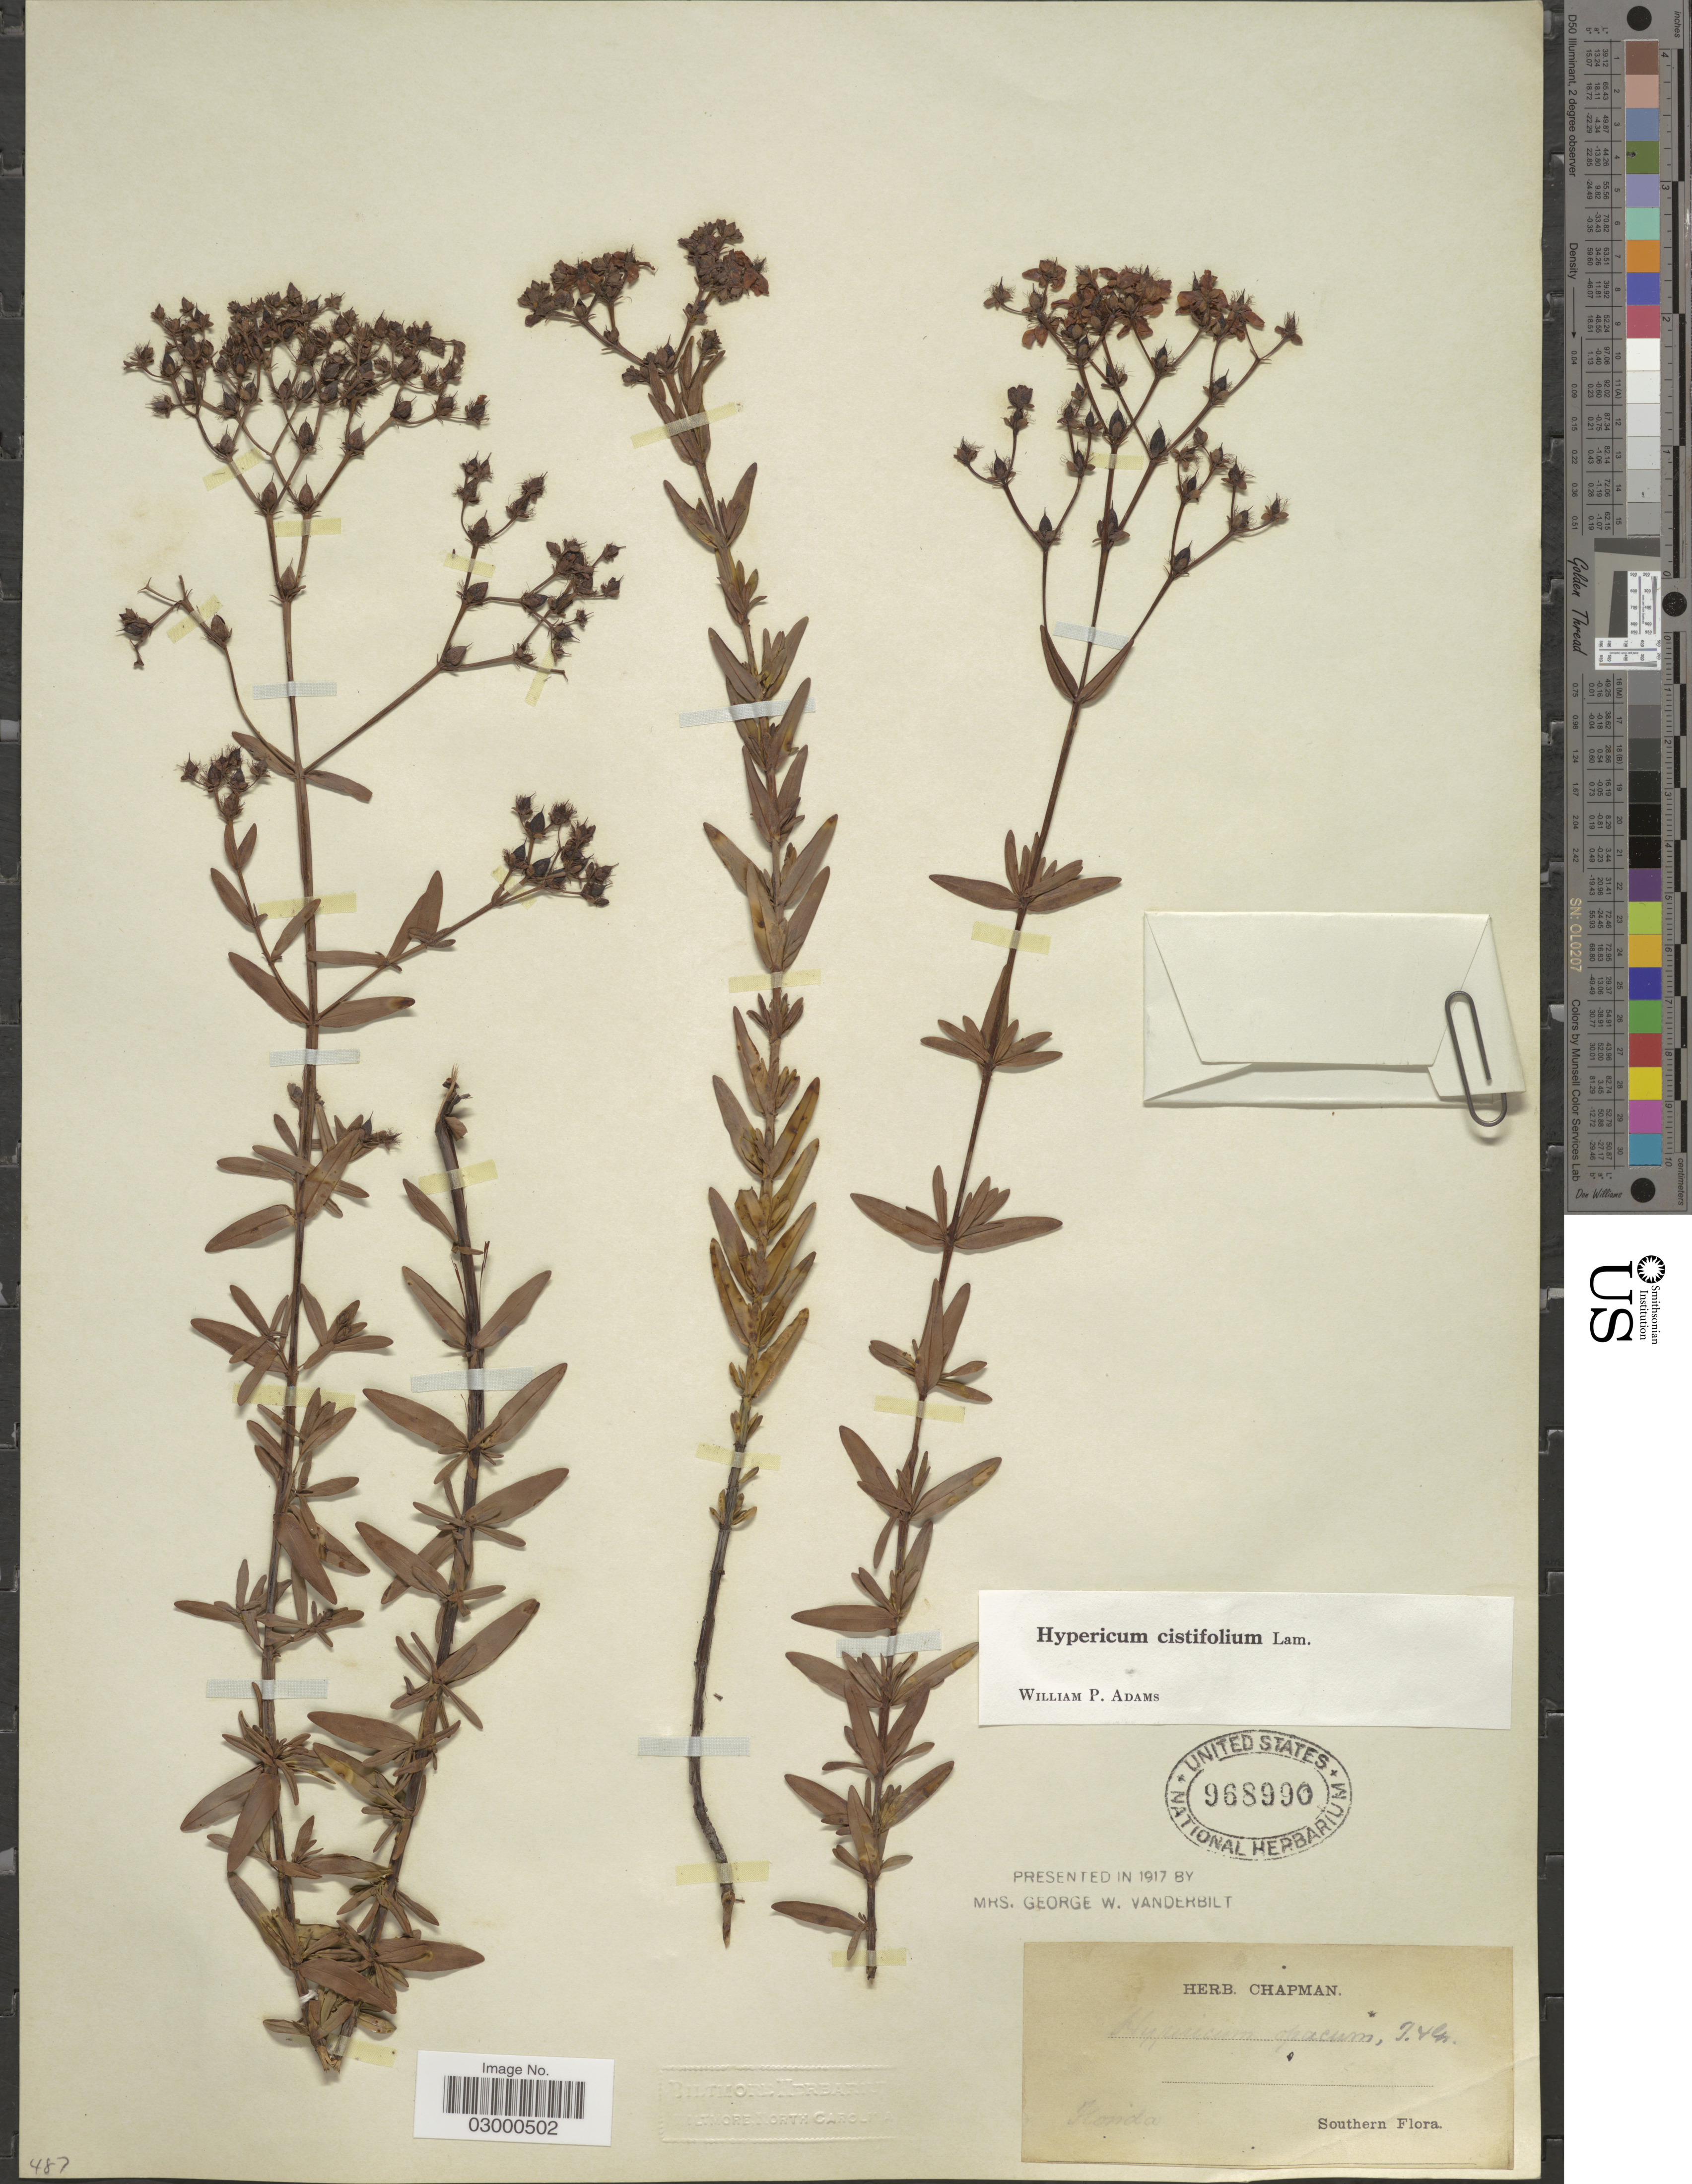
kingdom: Plantae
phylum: Tracheophyta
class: Magnoliopsida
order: Malpighiales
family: Hypericaceae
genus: Hypericum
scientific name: Hypericum cistifolium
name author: Lam.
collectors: ex herb. Chapman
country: United States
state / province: Florida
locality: Southern.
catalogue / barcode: US 968990